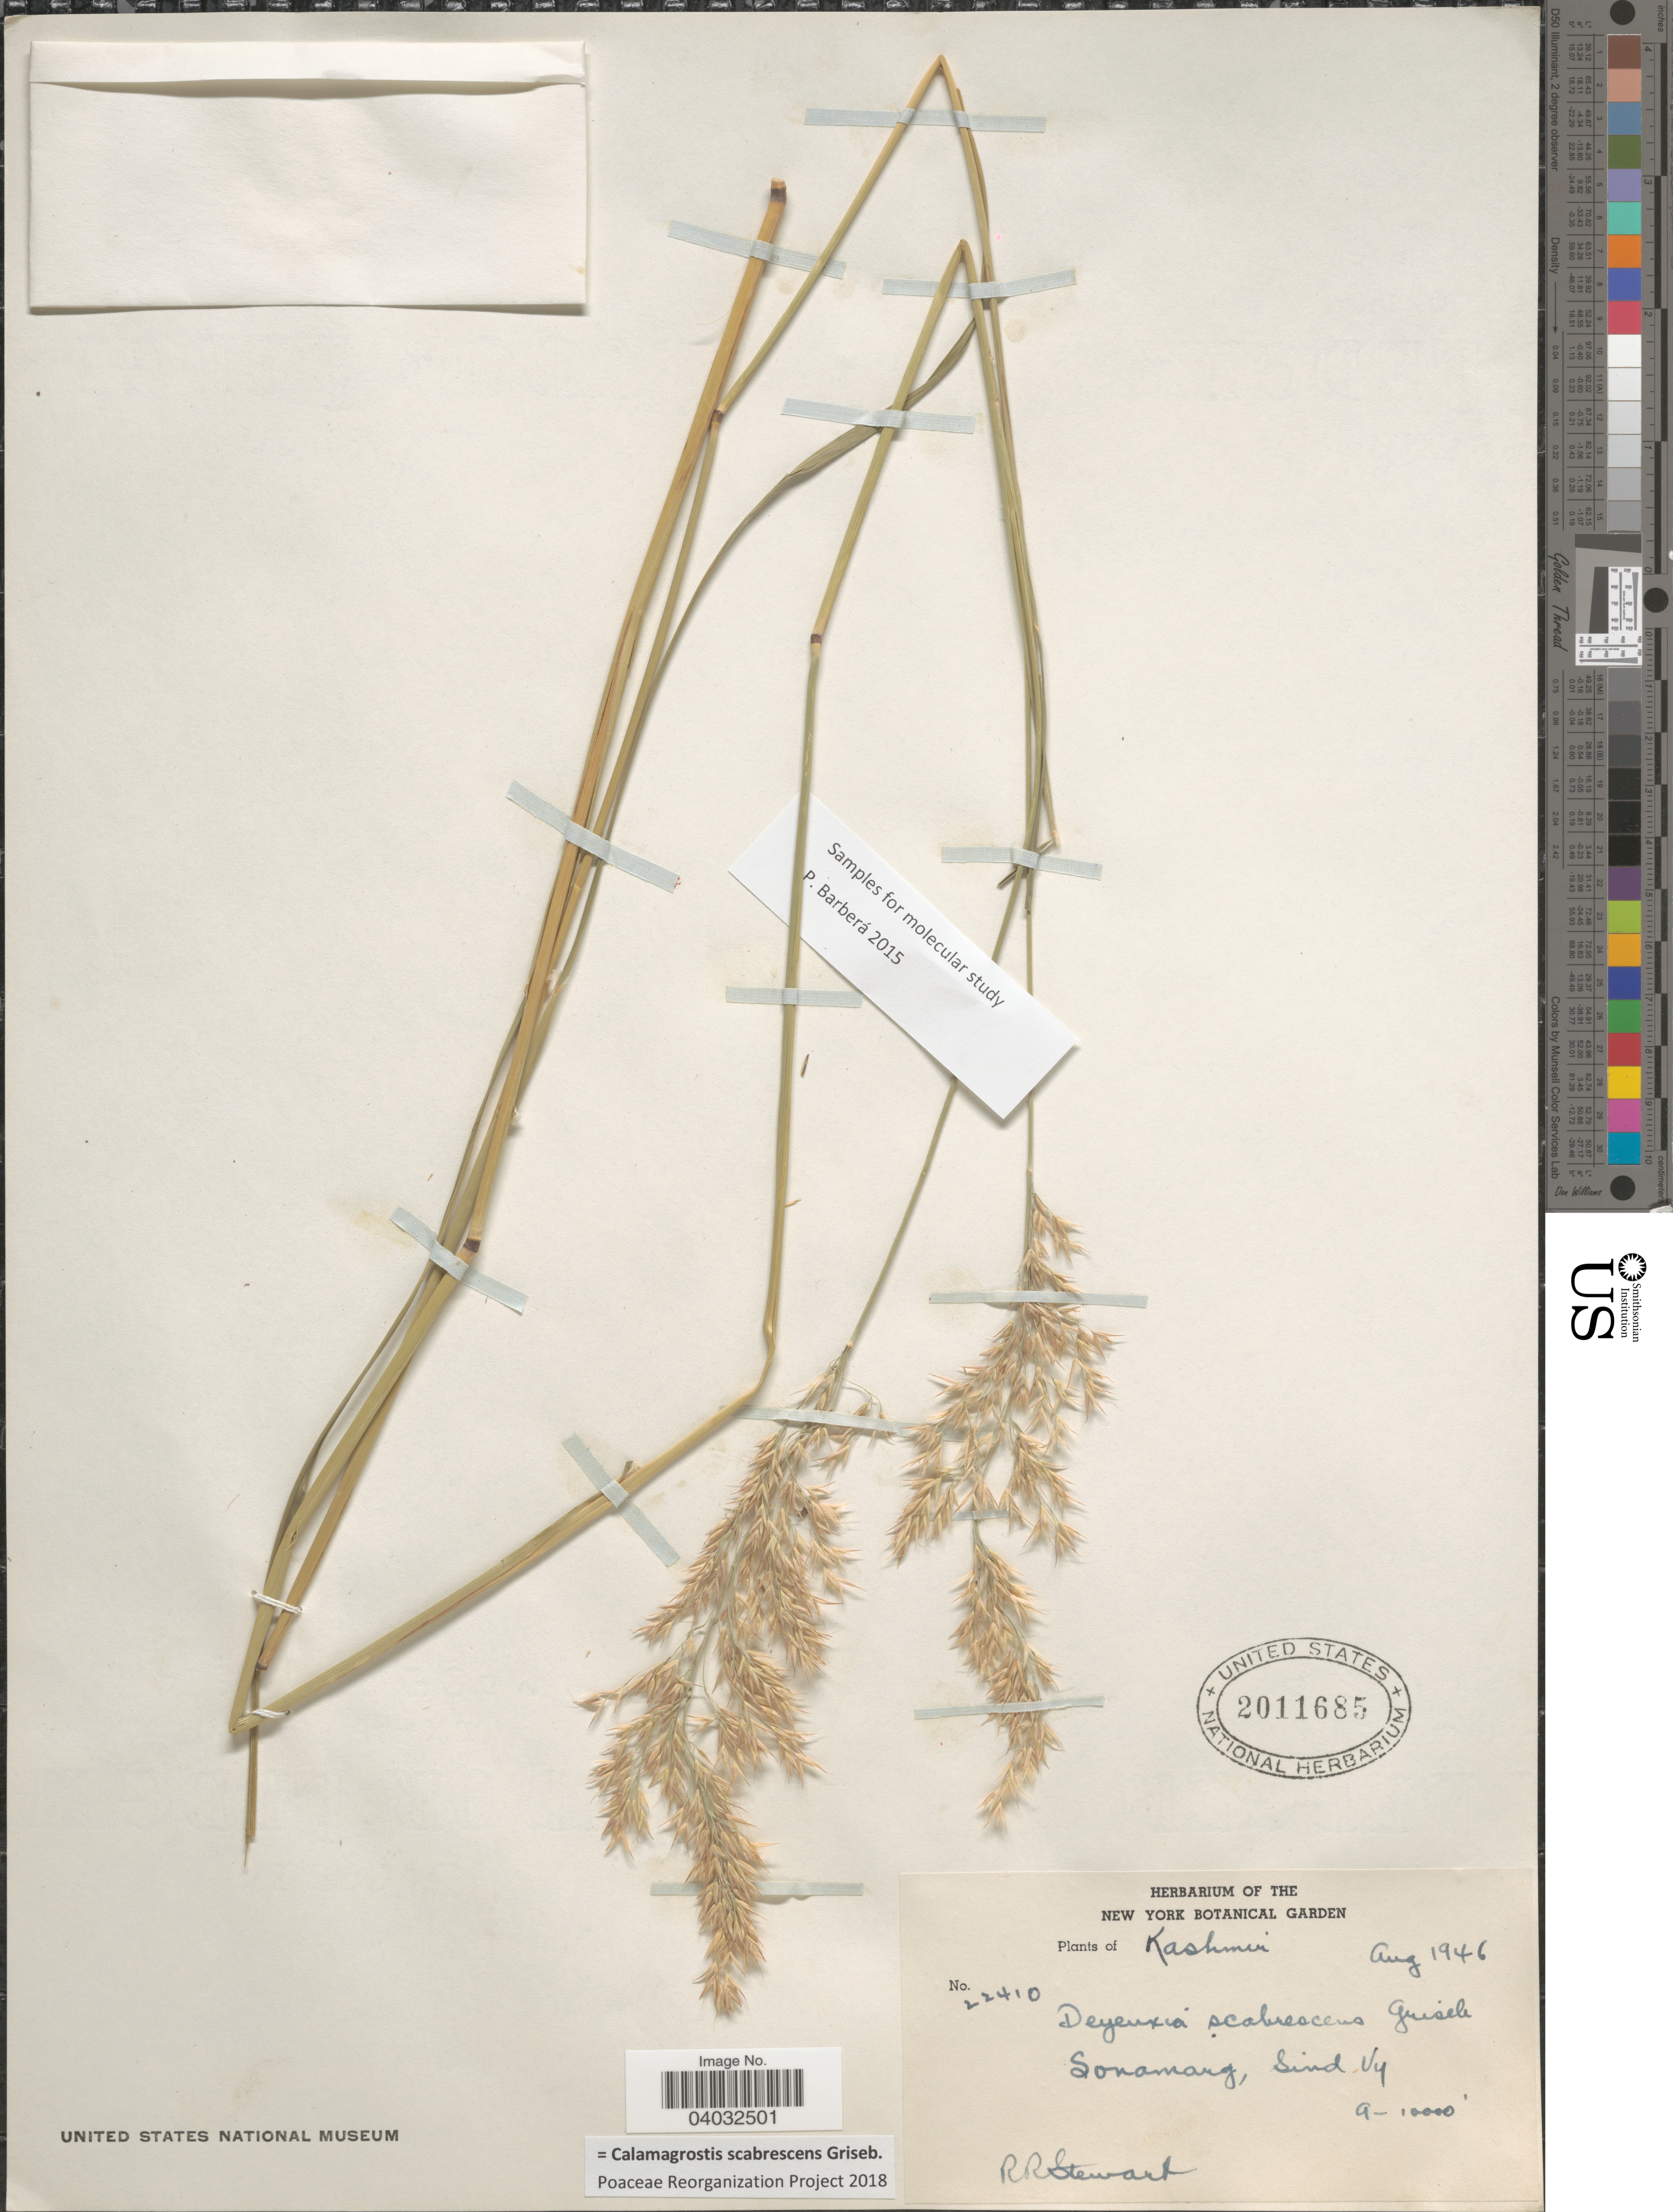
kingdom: Plantae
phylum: Tracheophyta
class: Liliopsida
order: Poales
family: Poaceae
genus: Calamagrostis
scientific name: Calamagrostis scabrescens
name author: Griseb.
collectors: R. Stewart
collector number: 22410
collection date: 1946-08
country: India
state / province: Jammu and Kashmir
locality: Kashmir. Sonamarg, Sind Vy.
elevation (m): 2743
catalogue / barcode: US 2011685